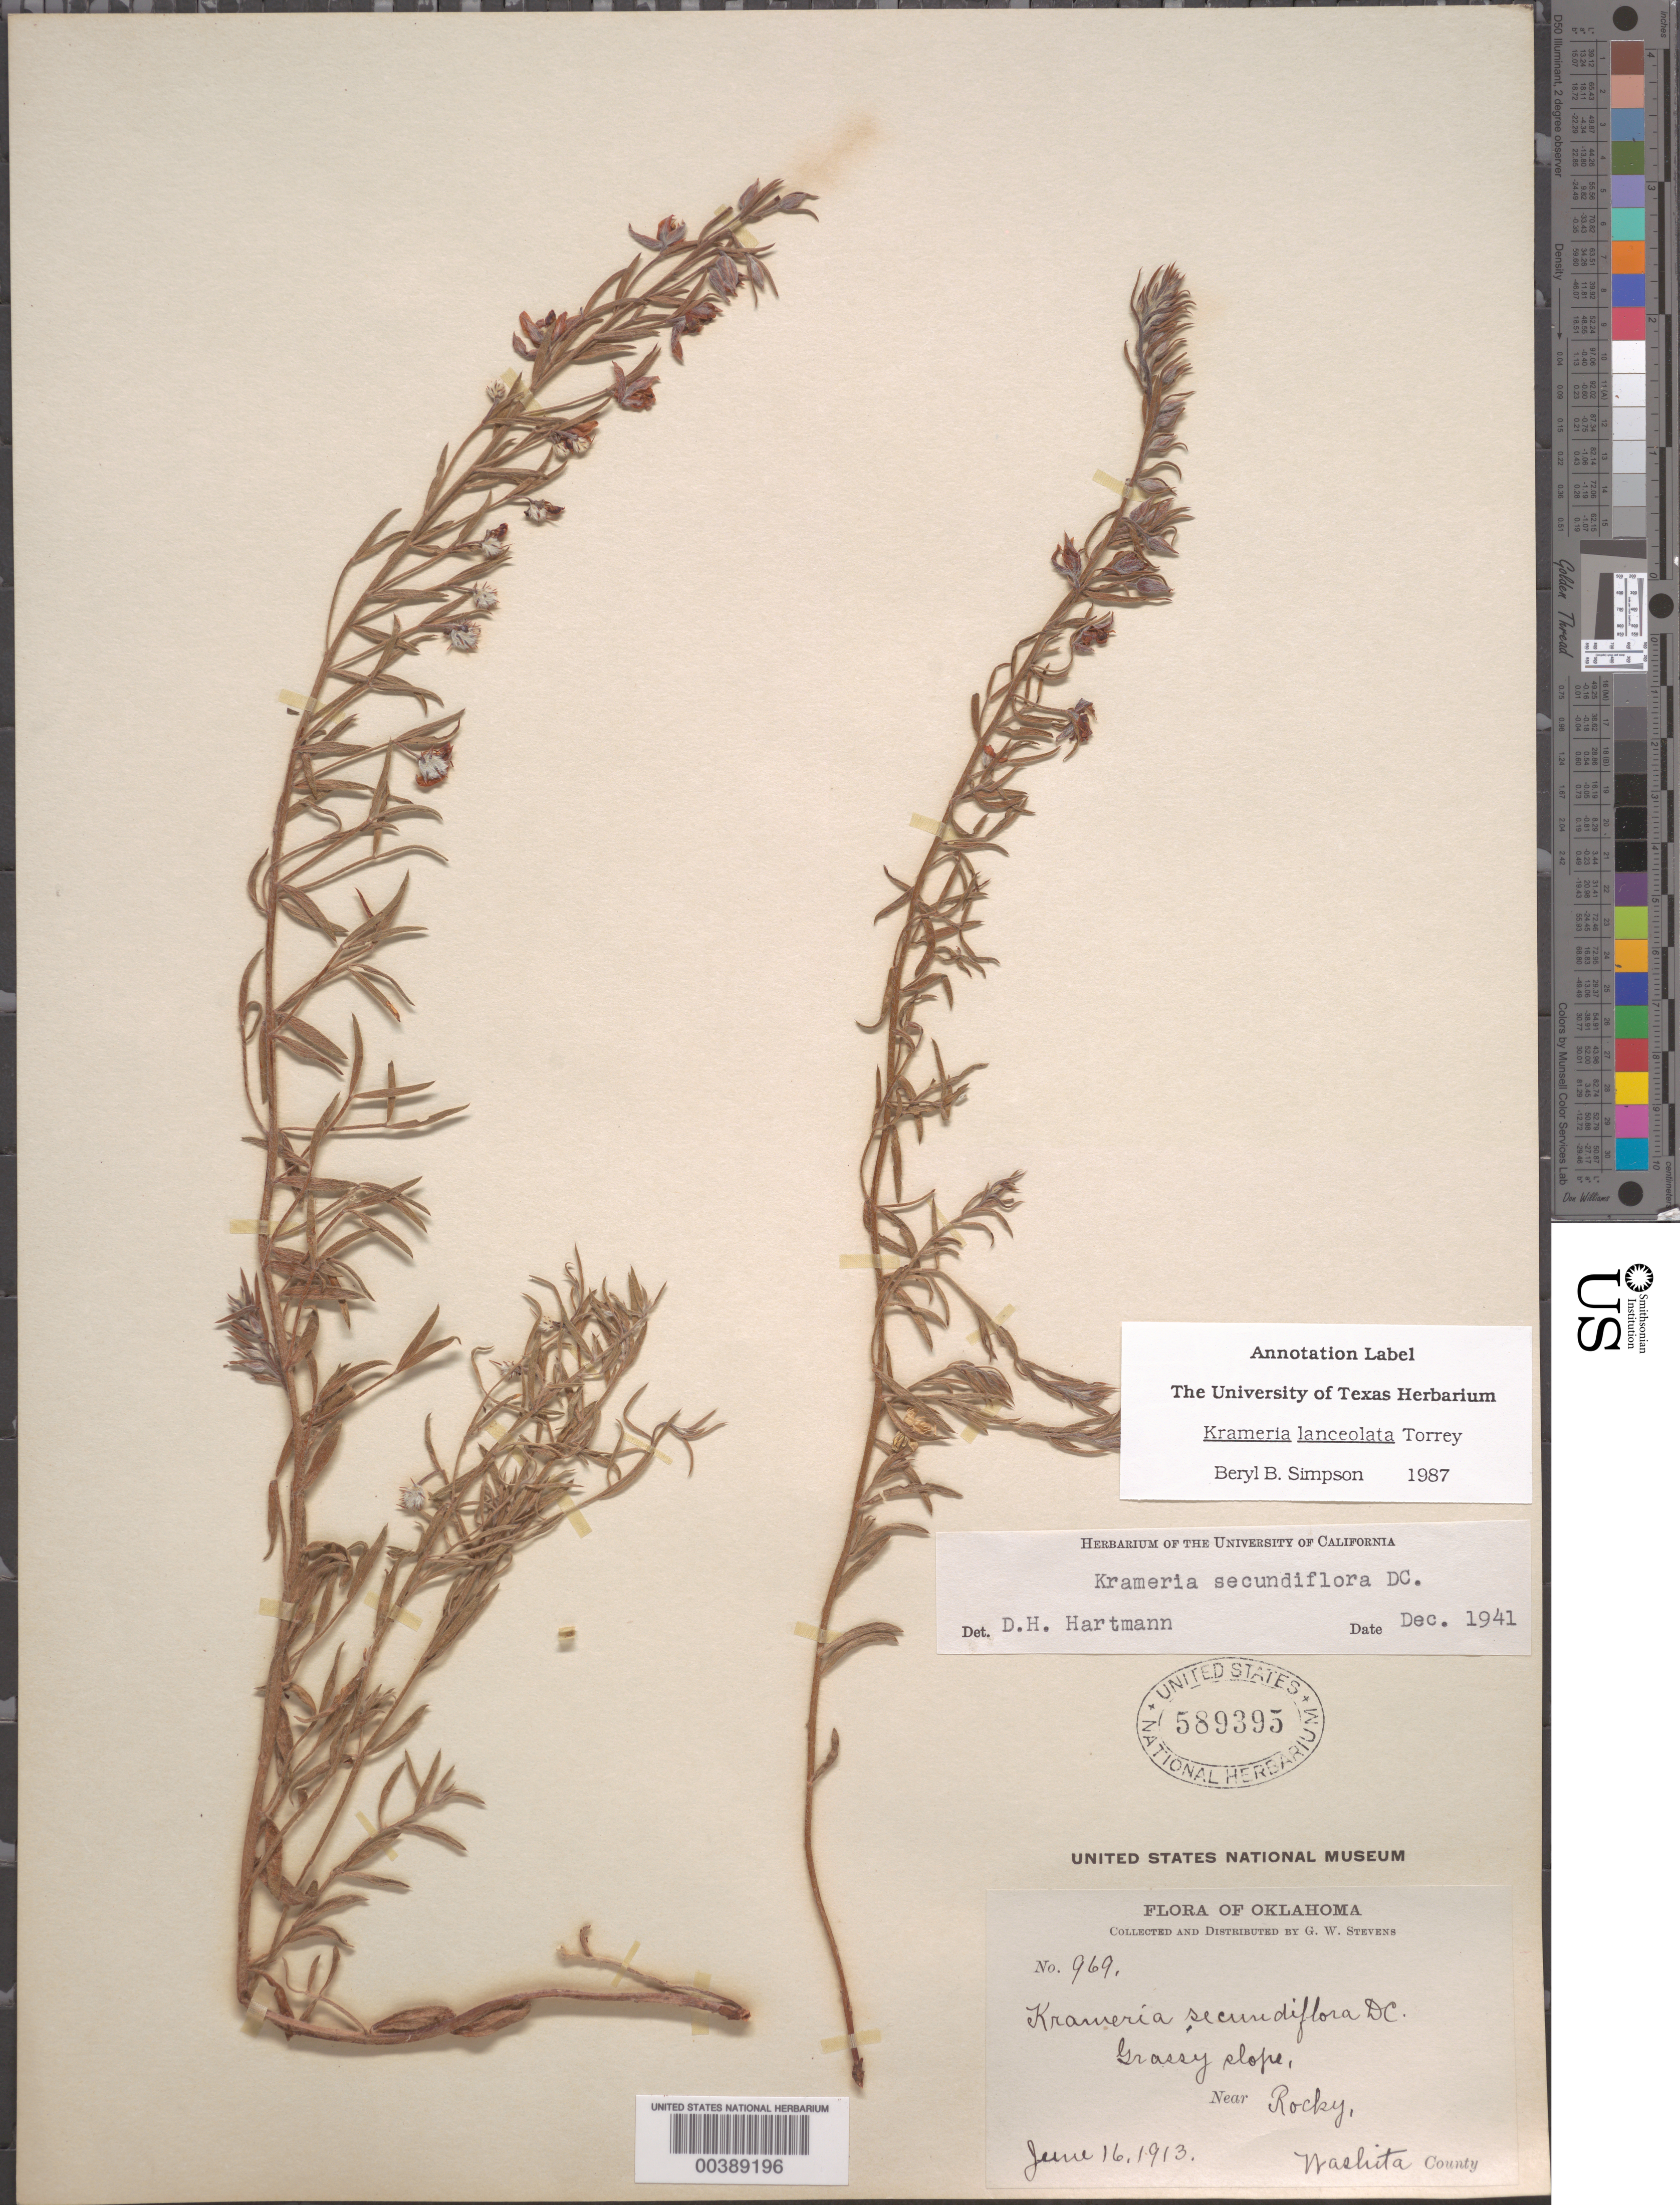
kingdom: Plantae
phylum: Tracheophyta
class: Magnoliopsida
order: Zygophyllales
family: Krameriaceae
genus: Krameria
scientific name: Krameria lanceolata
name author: Torr.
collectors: G. W. Stevens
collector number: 969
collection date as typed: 16 Jun 1913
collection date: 1913-06-16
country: United States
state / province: Oklahoma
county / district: Washita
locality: Near rocky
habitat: Grassy slope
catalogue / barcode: US 589395